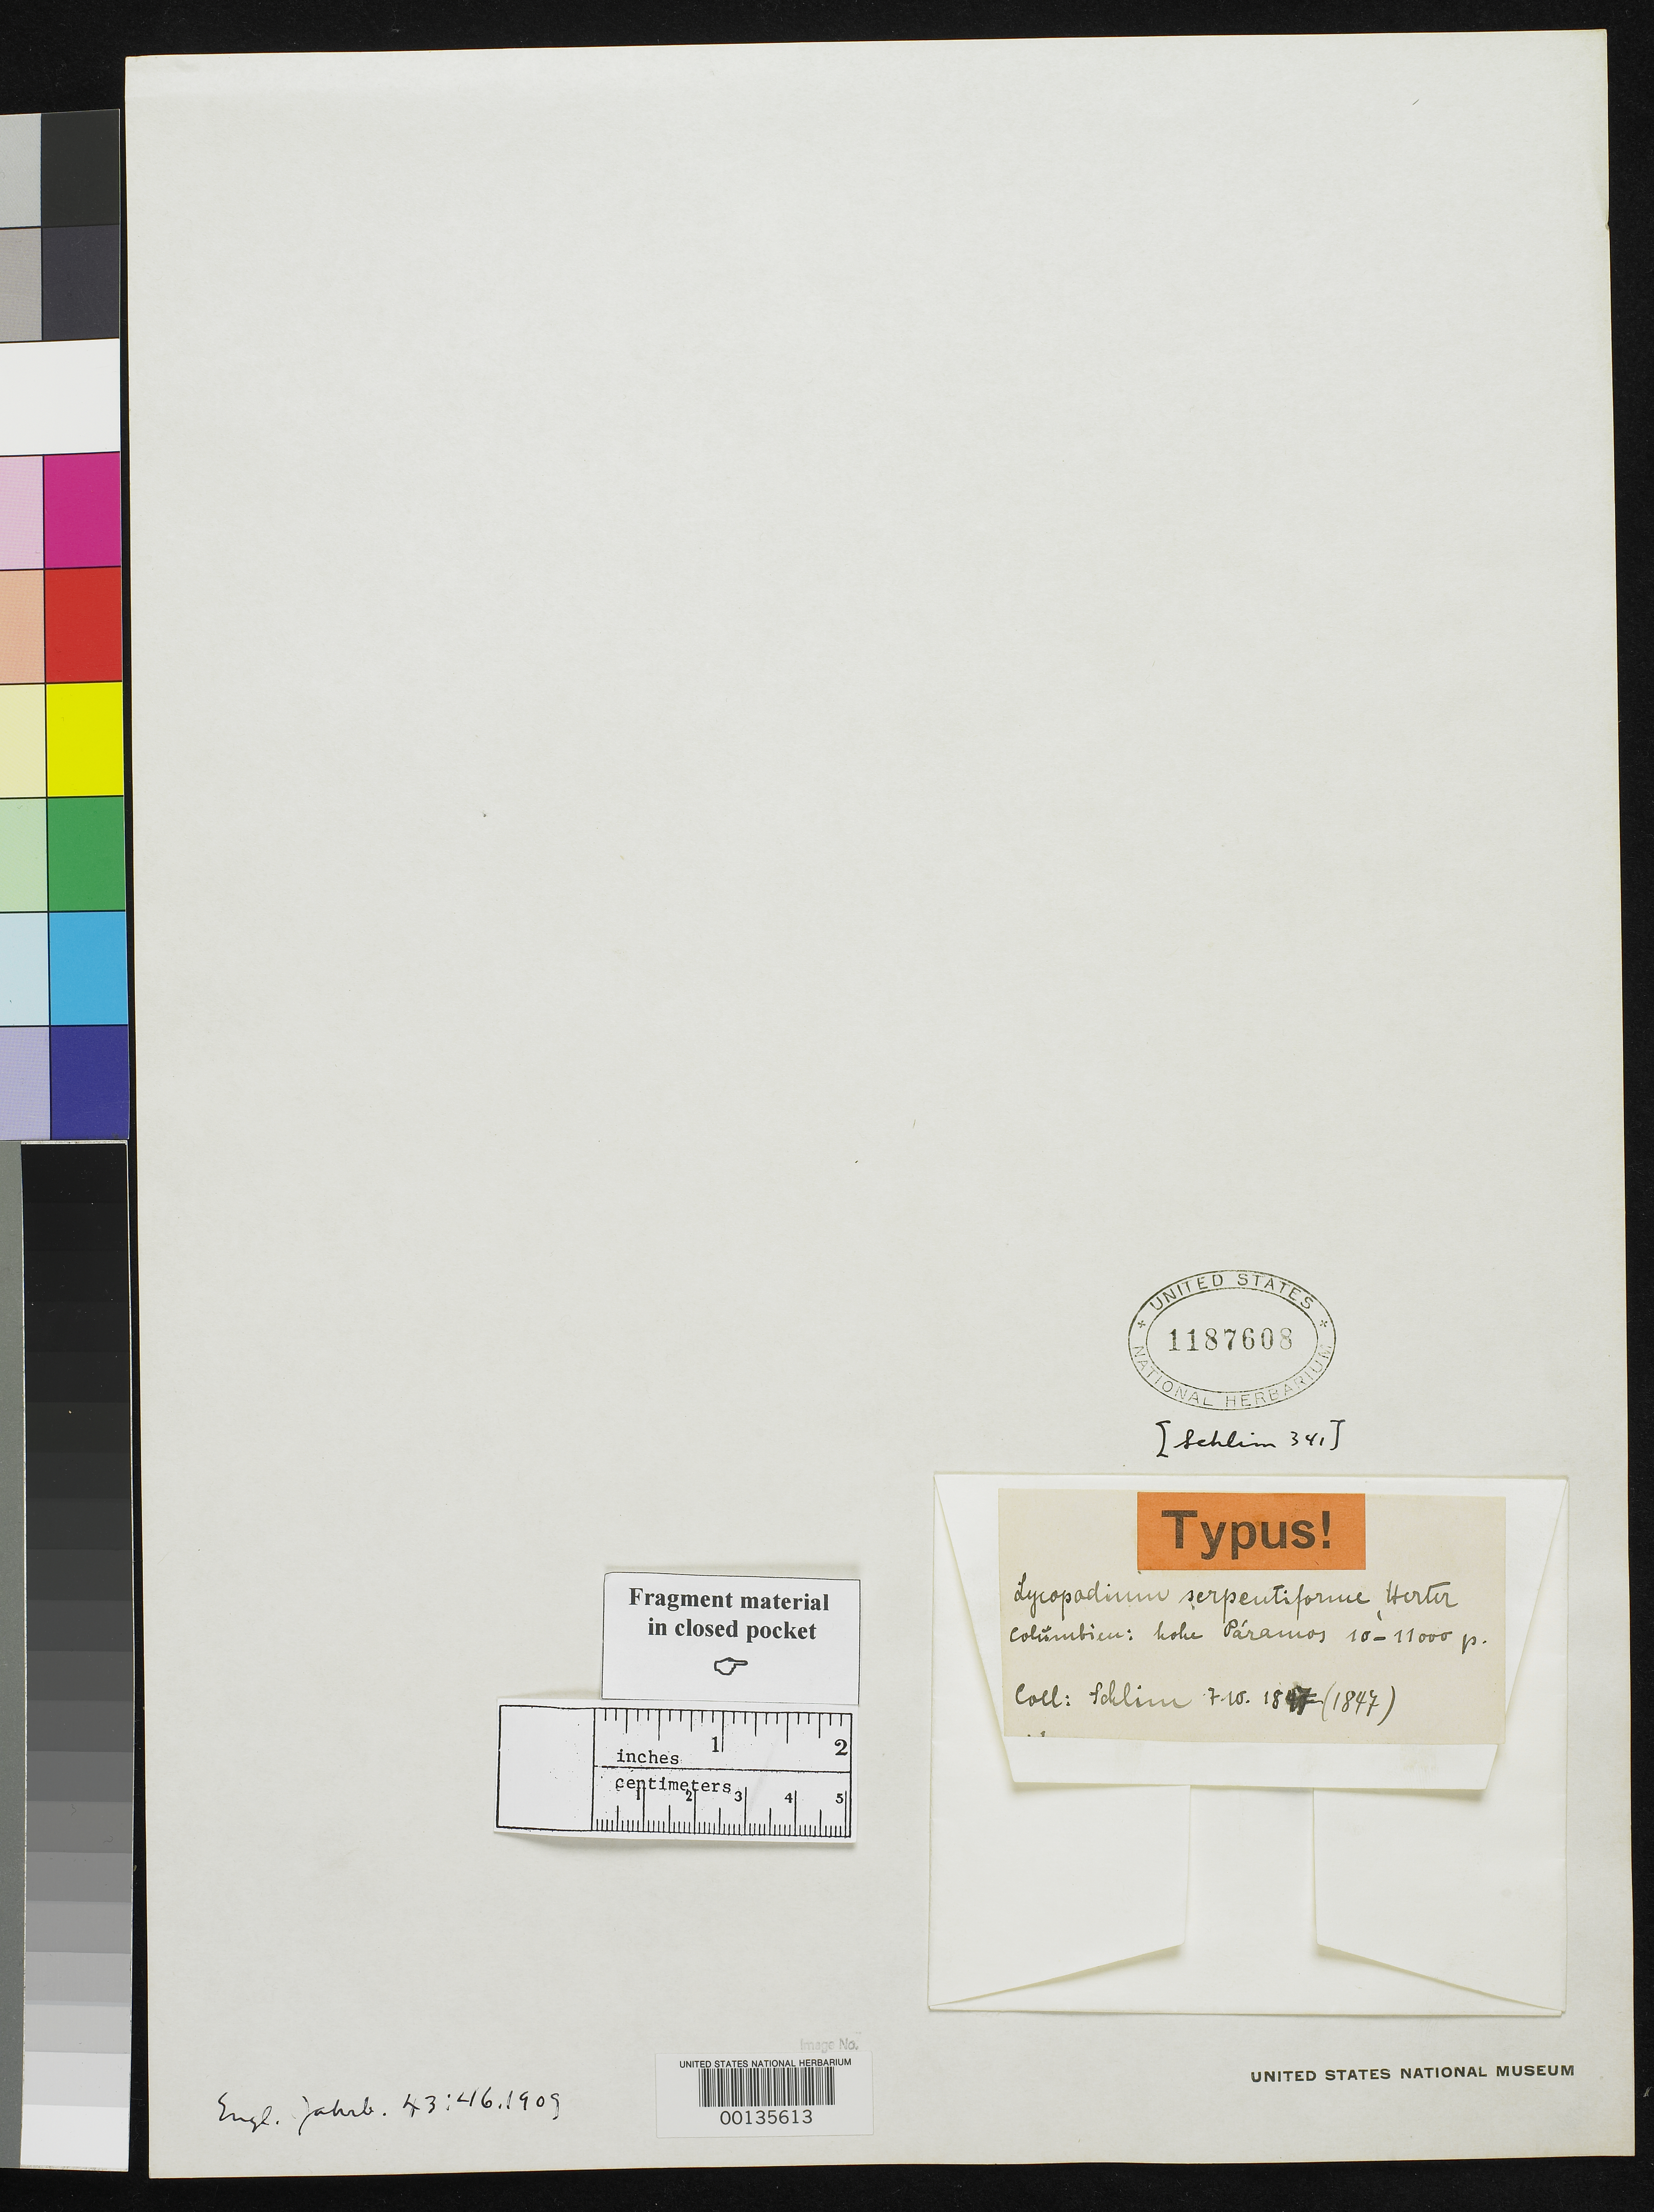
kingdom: Plantae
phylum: Tracheophyta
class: Lycopodiopsida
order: Lycopodiales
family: Lycopodiaceae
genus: Lycopodium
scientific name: Lycopodium serpentiforme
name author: Herter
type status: Type Fragment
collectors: L. Schlim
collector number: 341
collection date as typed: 1847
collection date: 1847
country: Colombia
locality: Los Paramos.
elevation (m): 3048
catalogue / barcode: US 1187608